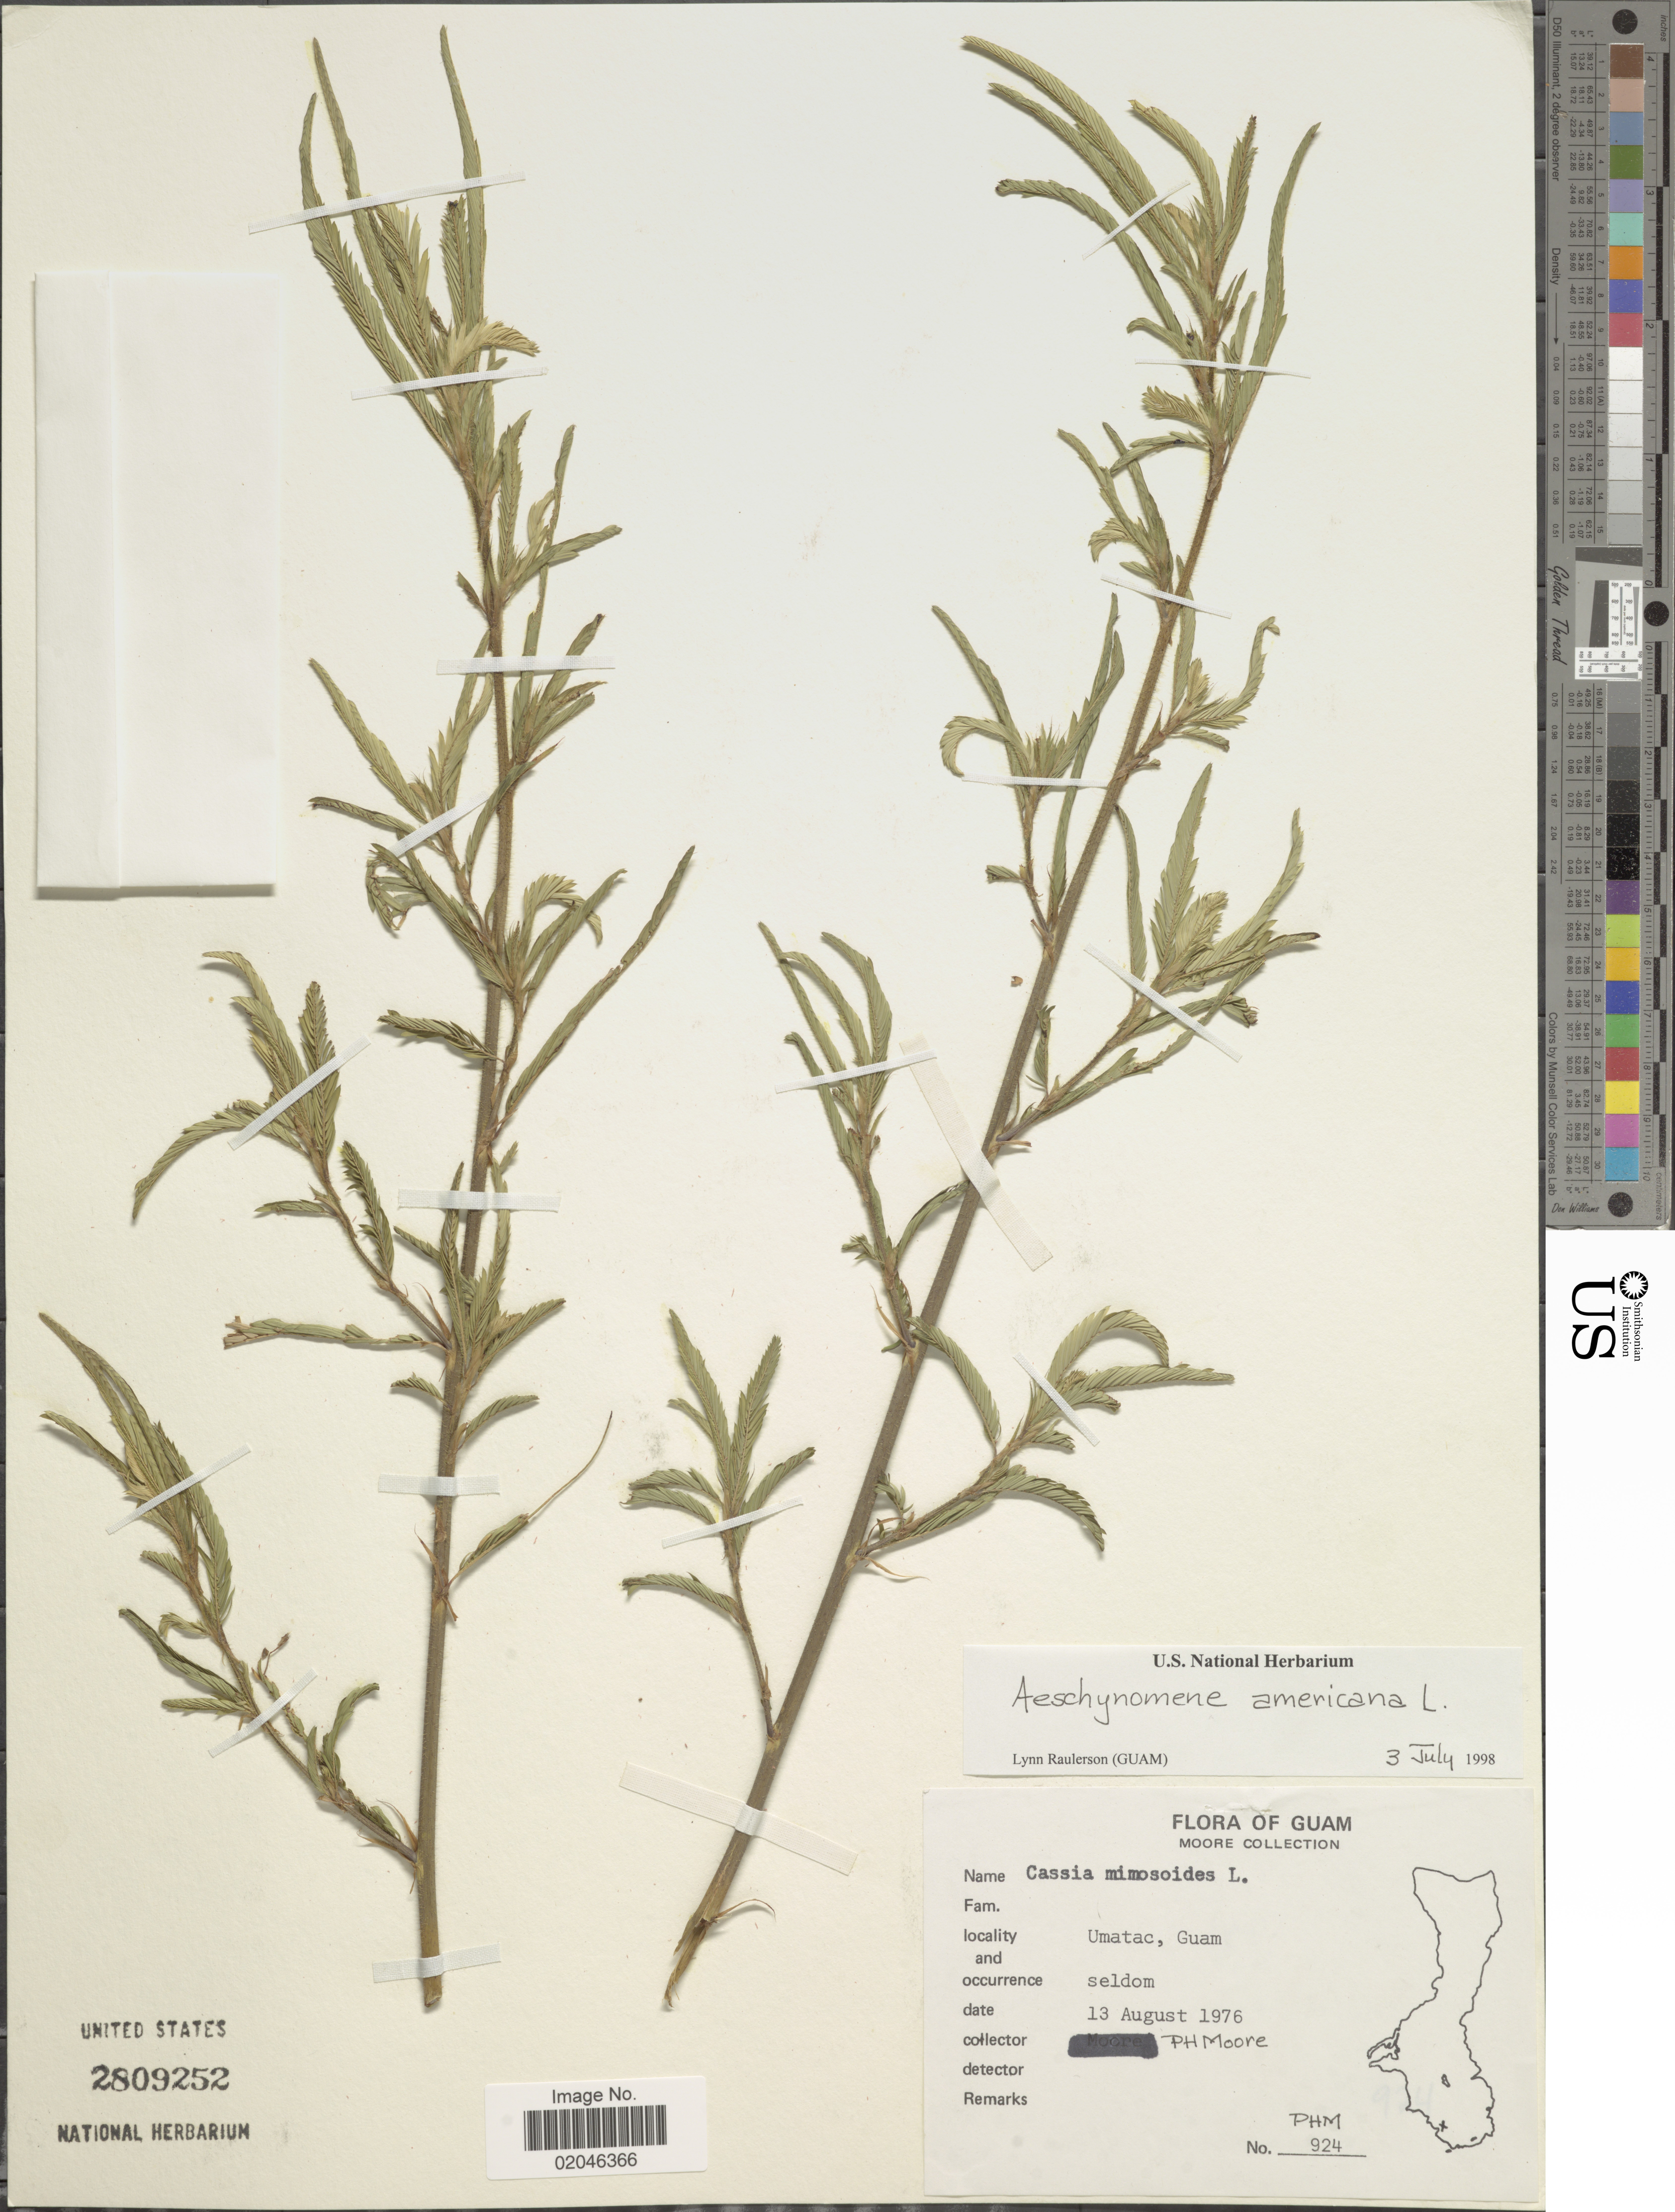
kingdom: Plantae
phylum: Tracheophyta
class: Magnoliopsida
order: Fabales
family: Fabaceae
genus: Aeschynomene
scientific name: Aeschynomene americana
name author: L.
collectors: P. H. Moore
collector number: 924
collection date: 1976-08-13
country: Guam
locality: Umatac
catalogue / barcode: US 2809252